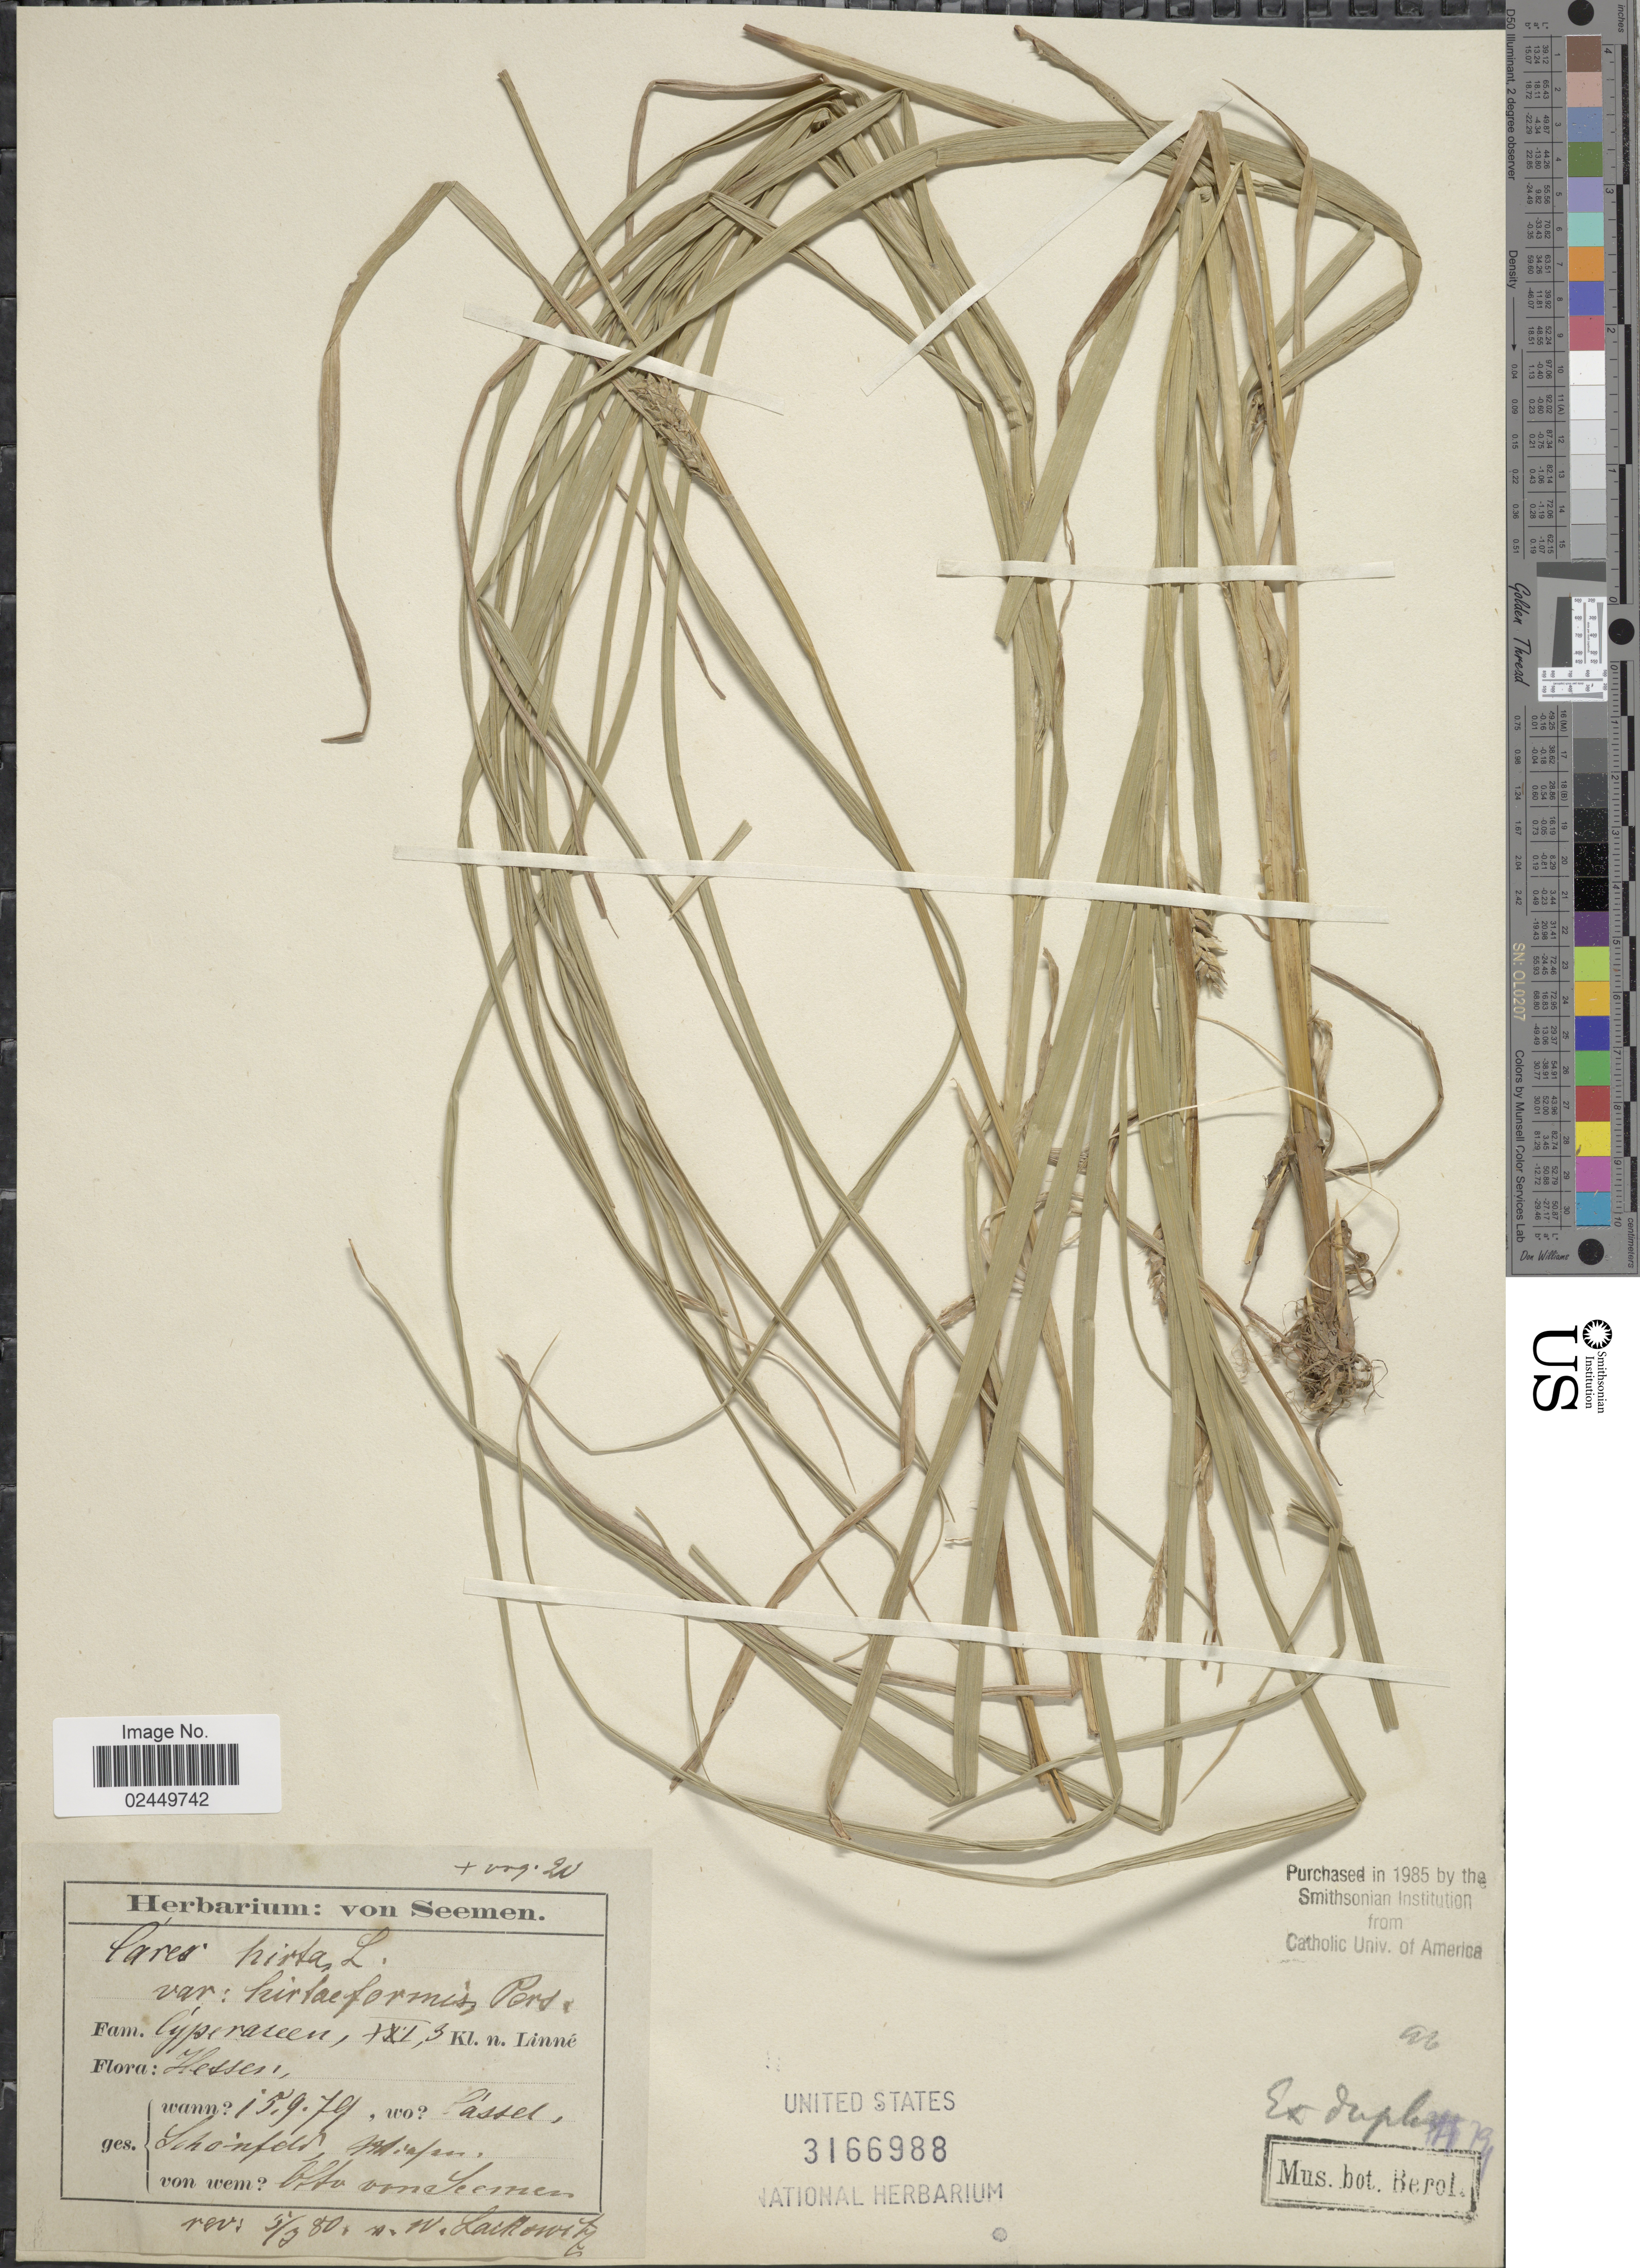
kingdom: Plantae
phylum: Tracheophyta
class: Liliopsida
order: Poales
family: Cyperaceae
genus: Carex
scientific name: Carex hirta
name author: L.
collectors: Linne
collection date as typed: Transcribed d/m/y: /9/79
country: Germany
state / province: Sachsen-Anhalt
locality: Hessen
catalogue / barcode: US 3166988